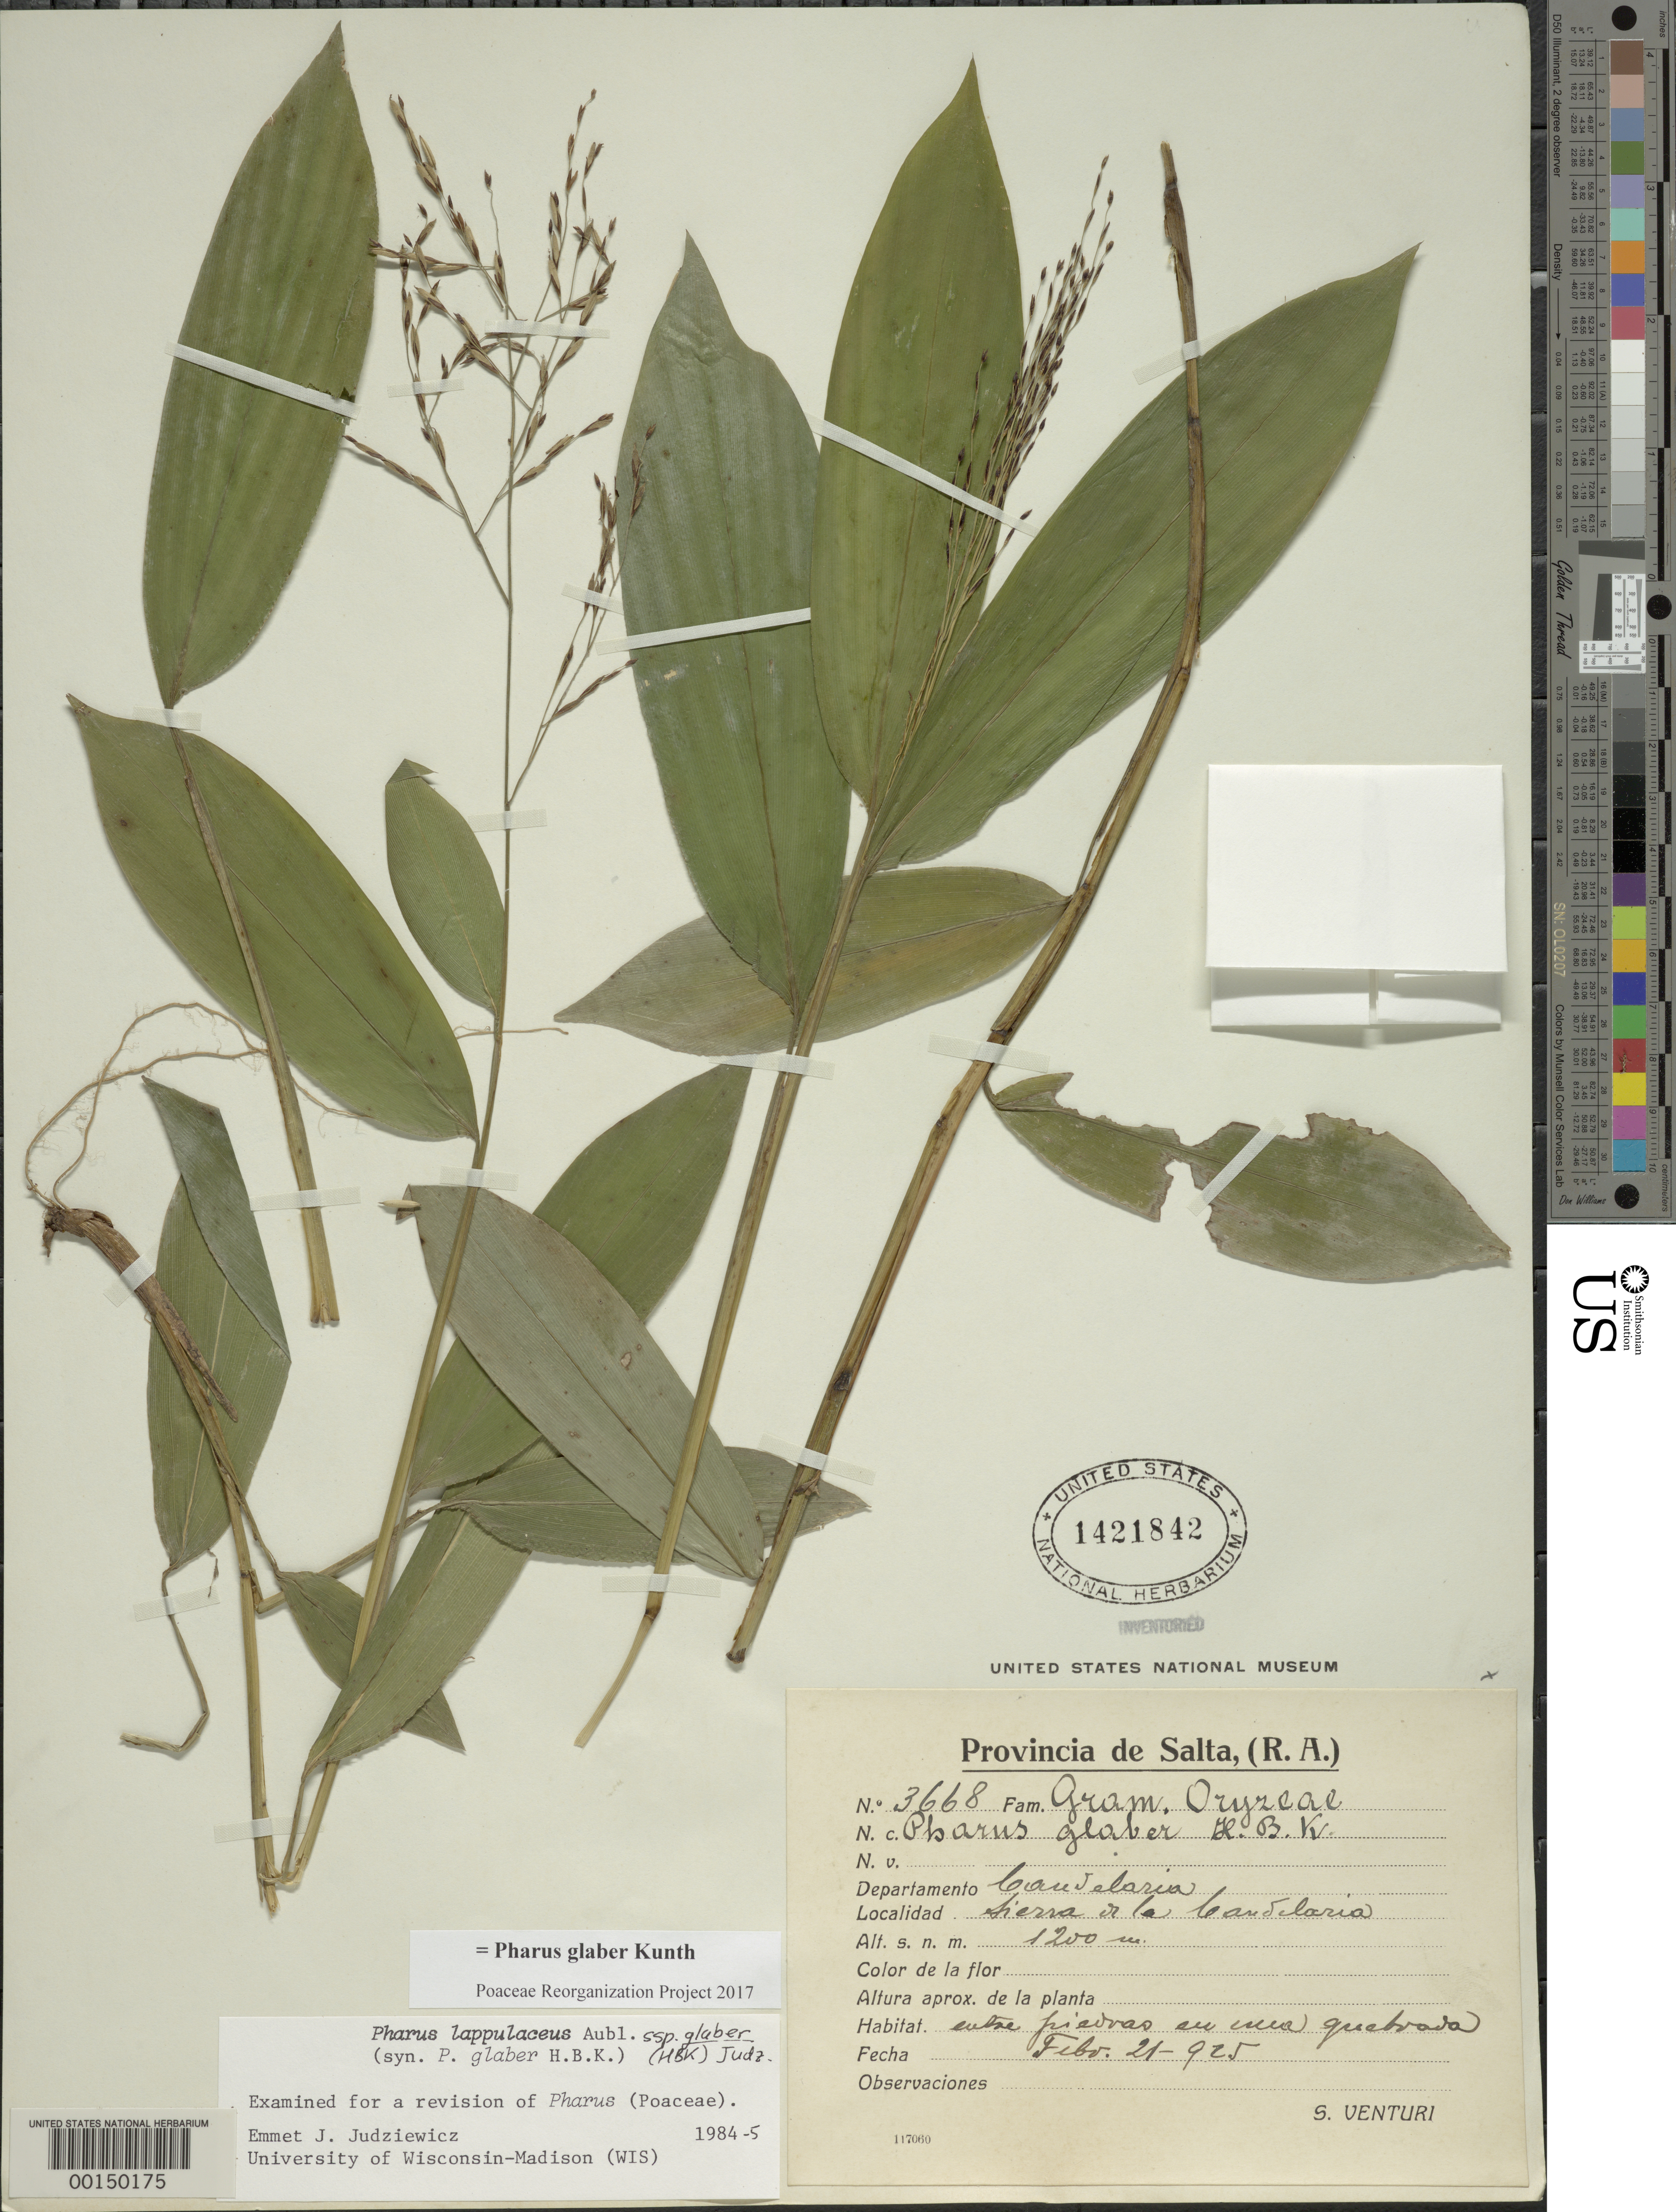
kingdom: Plantae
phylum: Tracheophyta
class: Liliopsida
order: Poales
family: Poaceae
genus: Pharus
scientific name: Pharus glaber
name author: Kunth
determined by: Poaceae Reorganization Project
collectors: S. Venturi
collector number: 3668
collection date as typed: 21 Feb 1925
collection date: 1925-02-21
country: Argentina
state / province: Salta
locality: Sierra Candelaria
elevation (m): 1200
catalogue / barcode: US 1421842